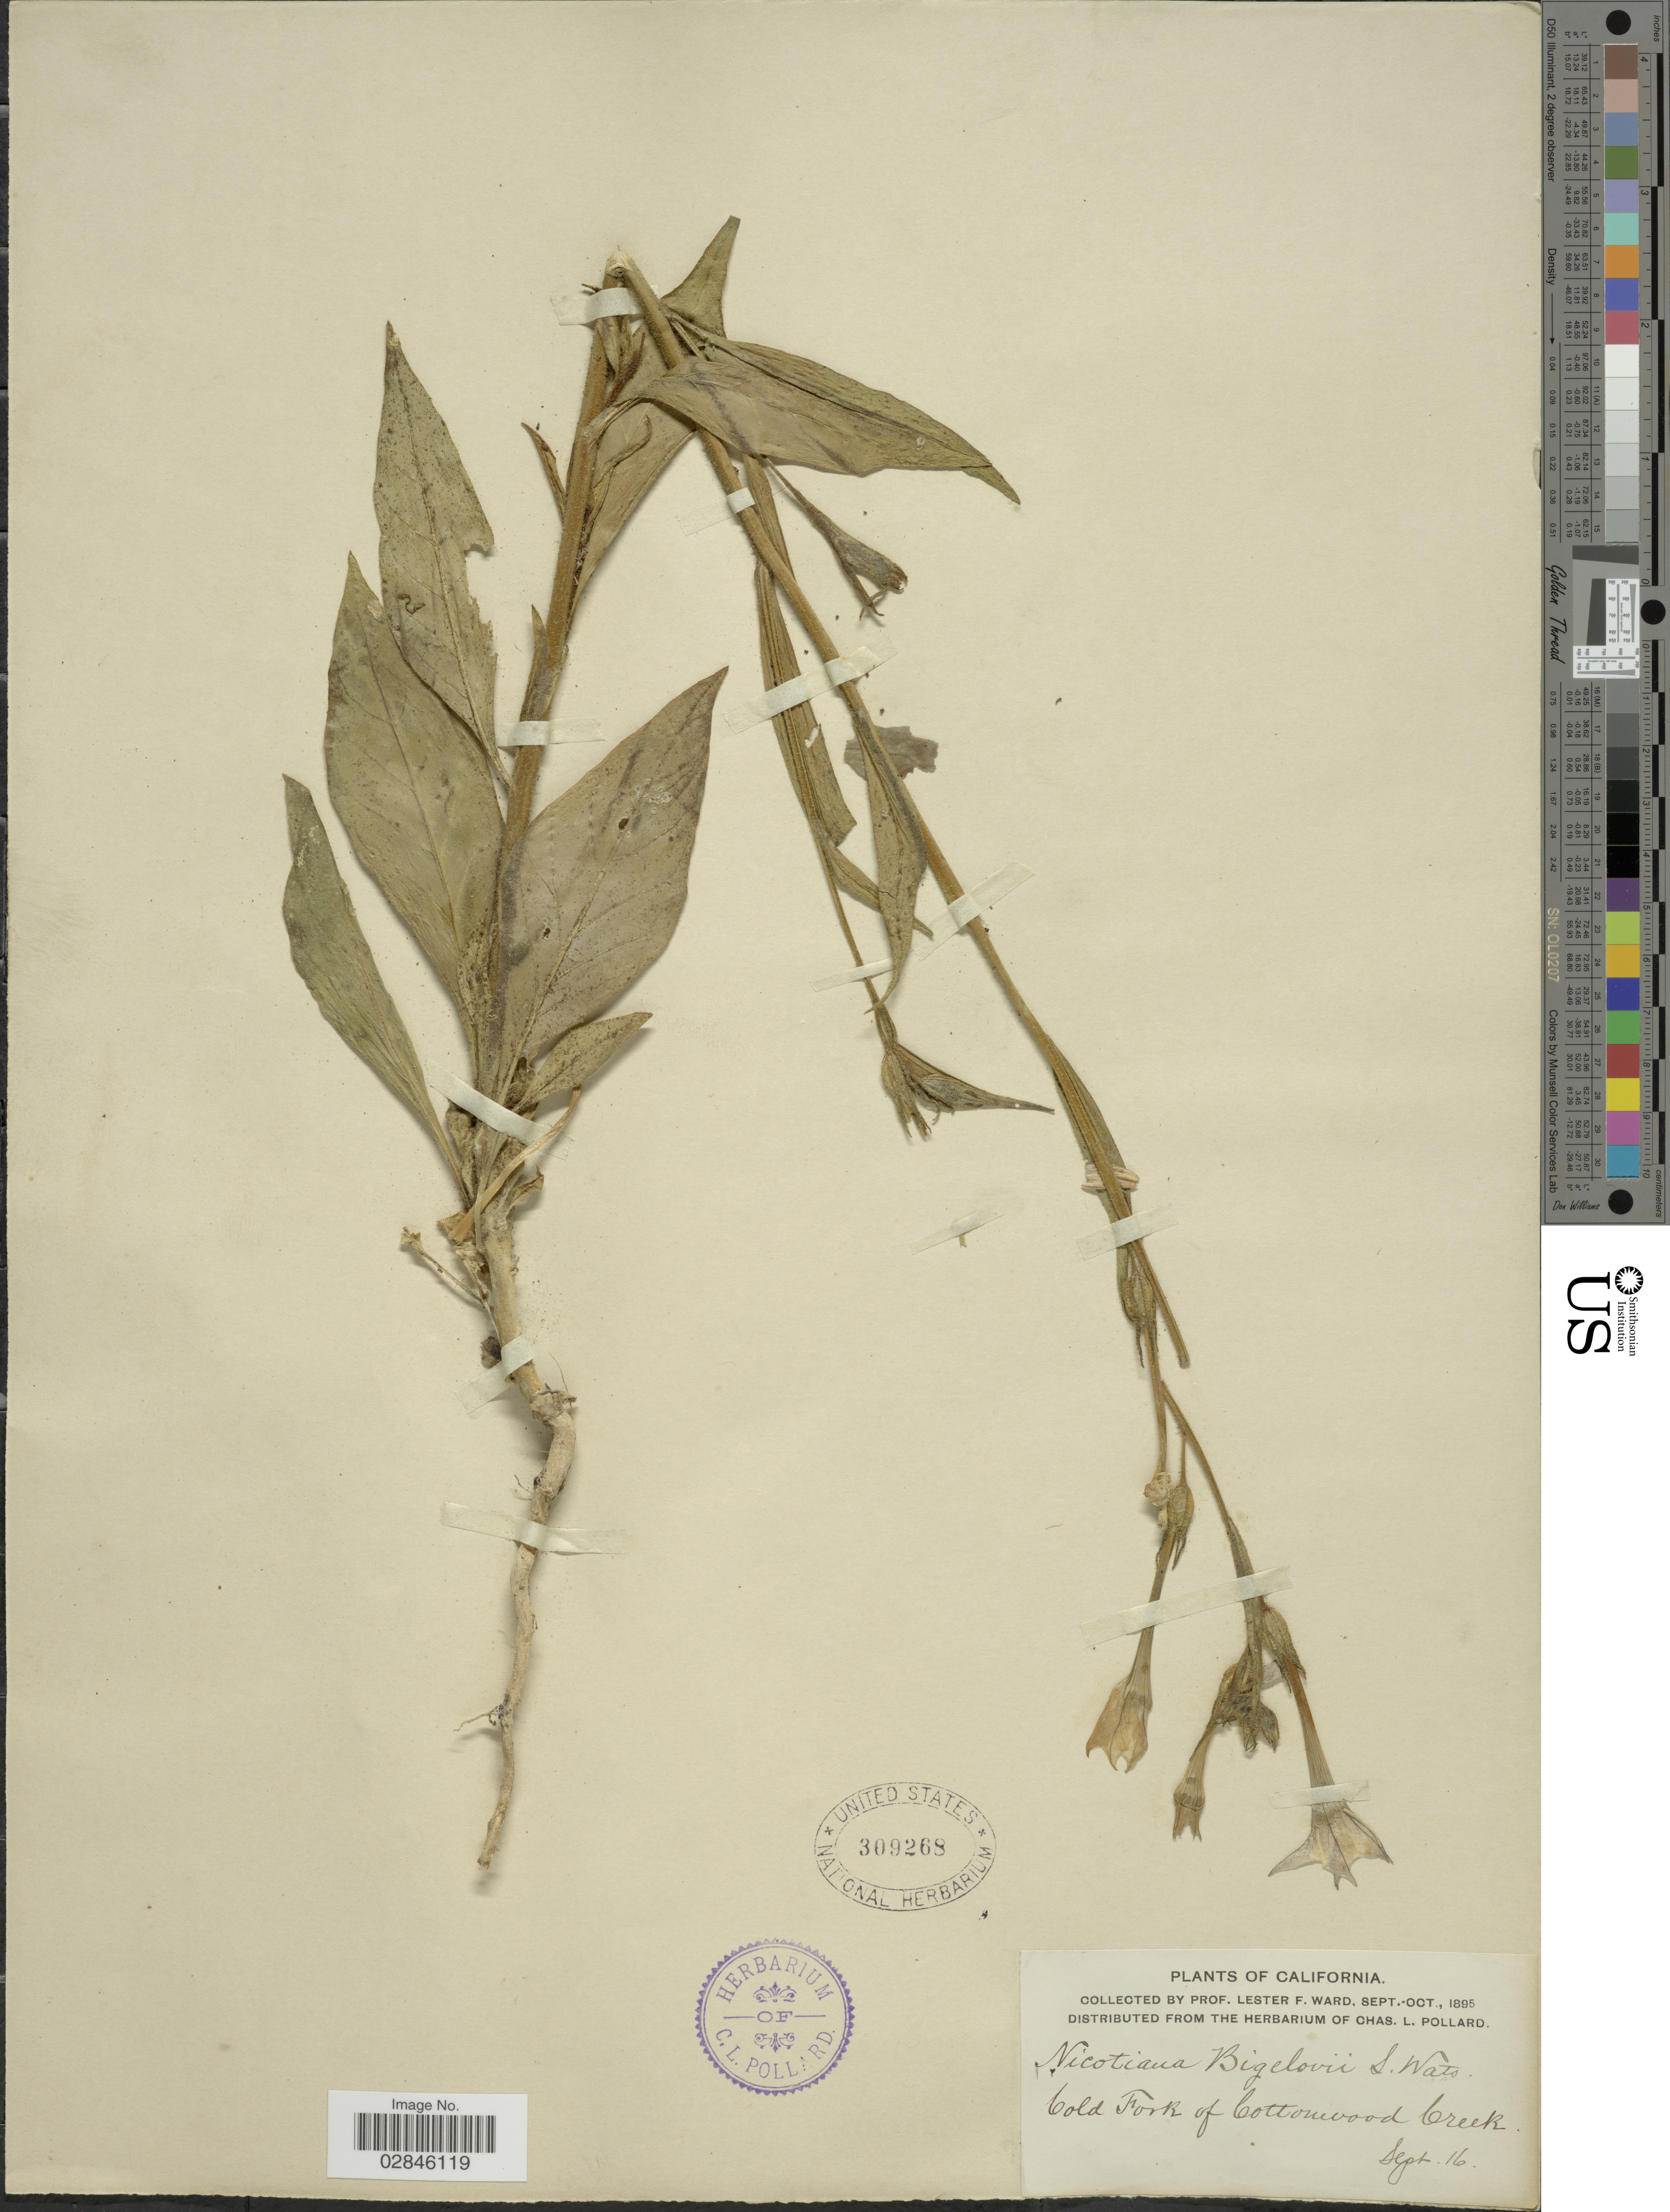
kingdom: Plantae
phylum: Tracheophyta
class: Magnoliopsida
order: Solanales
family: Solanaceae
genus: Nicotiana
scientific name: Nicotiana bigelovii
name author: S. Watson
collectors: L. F. Ward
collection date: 1895-09-16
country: United States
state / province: California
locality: Cold Fork of Cottonwood Creek.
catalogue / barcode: US 309268